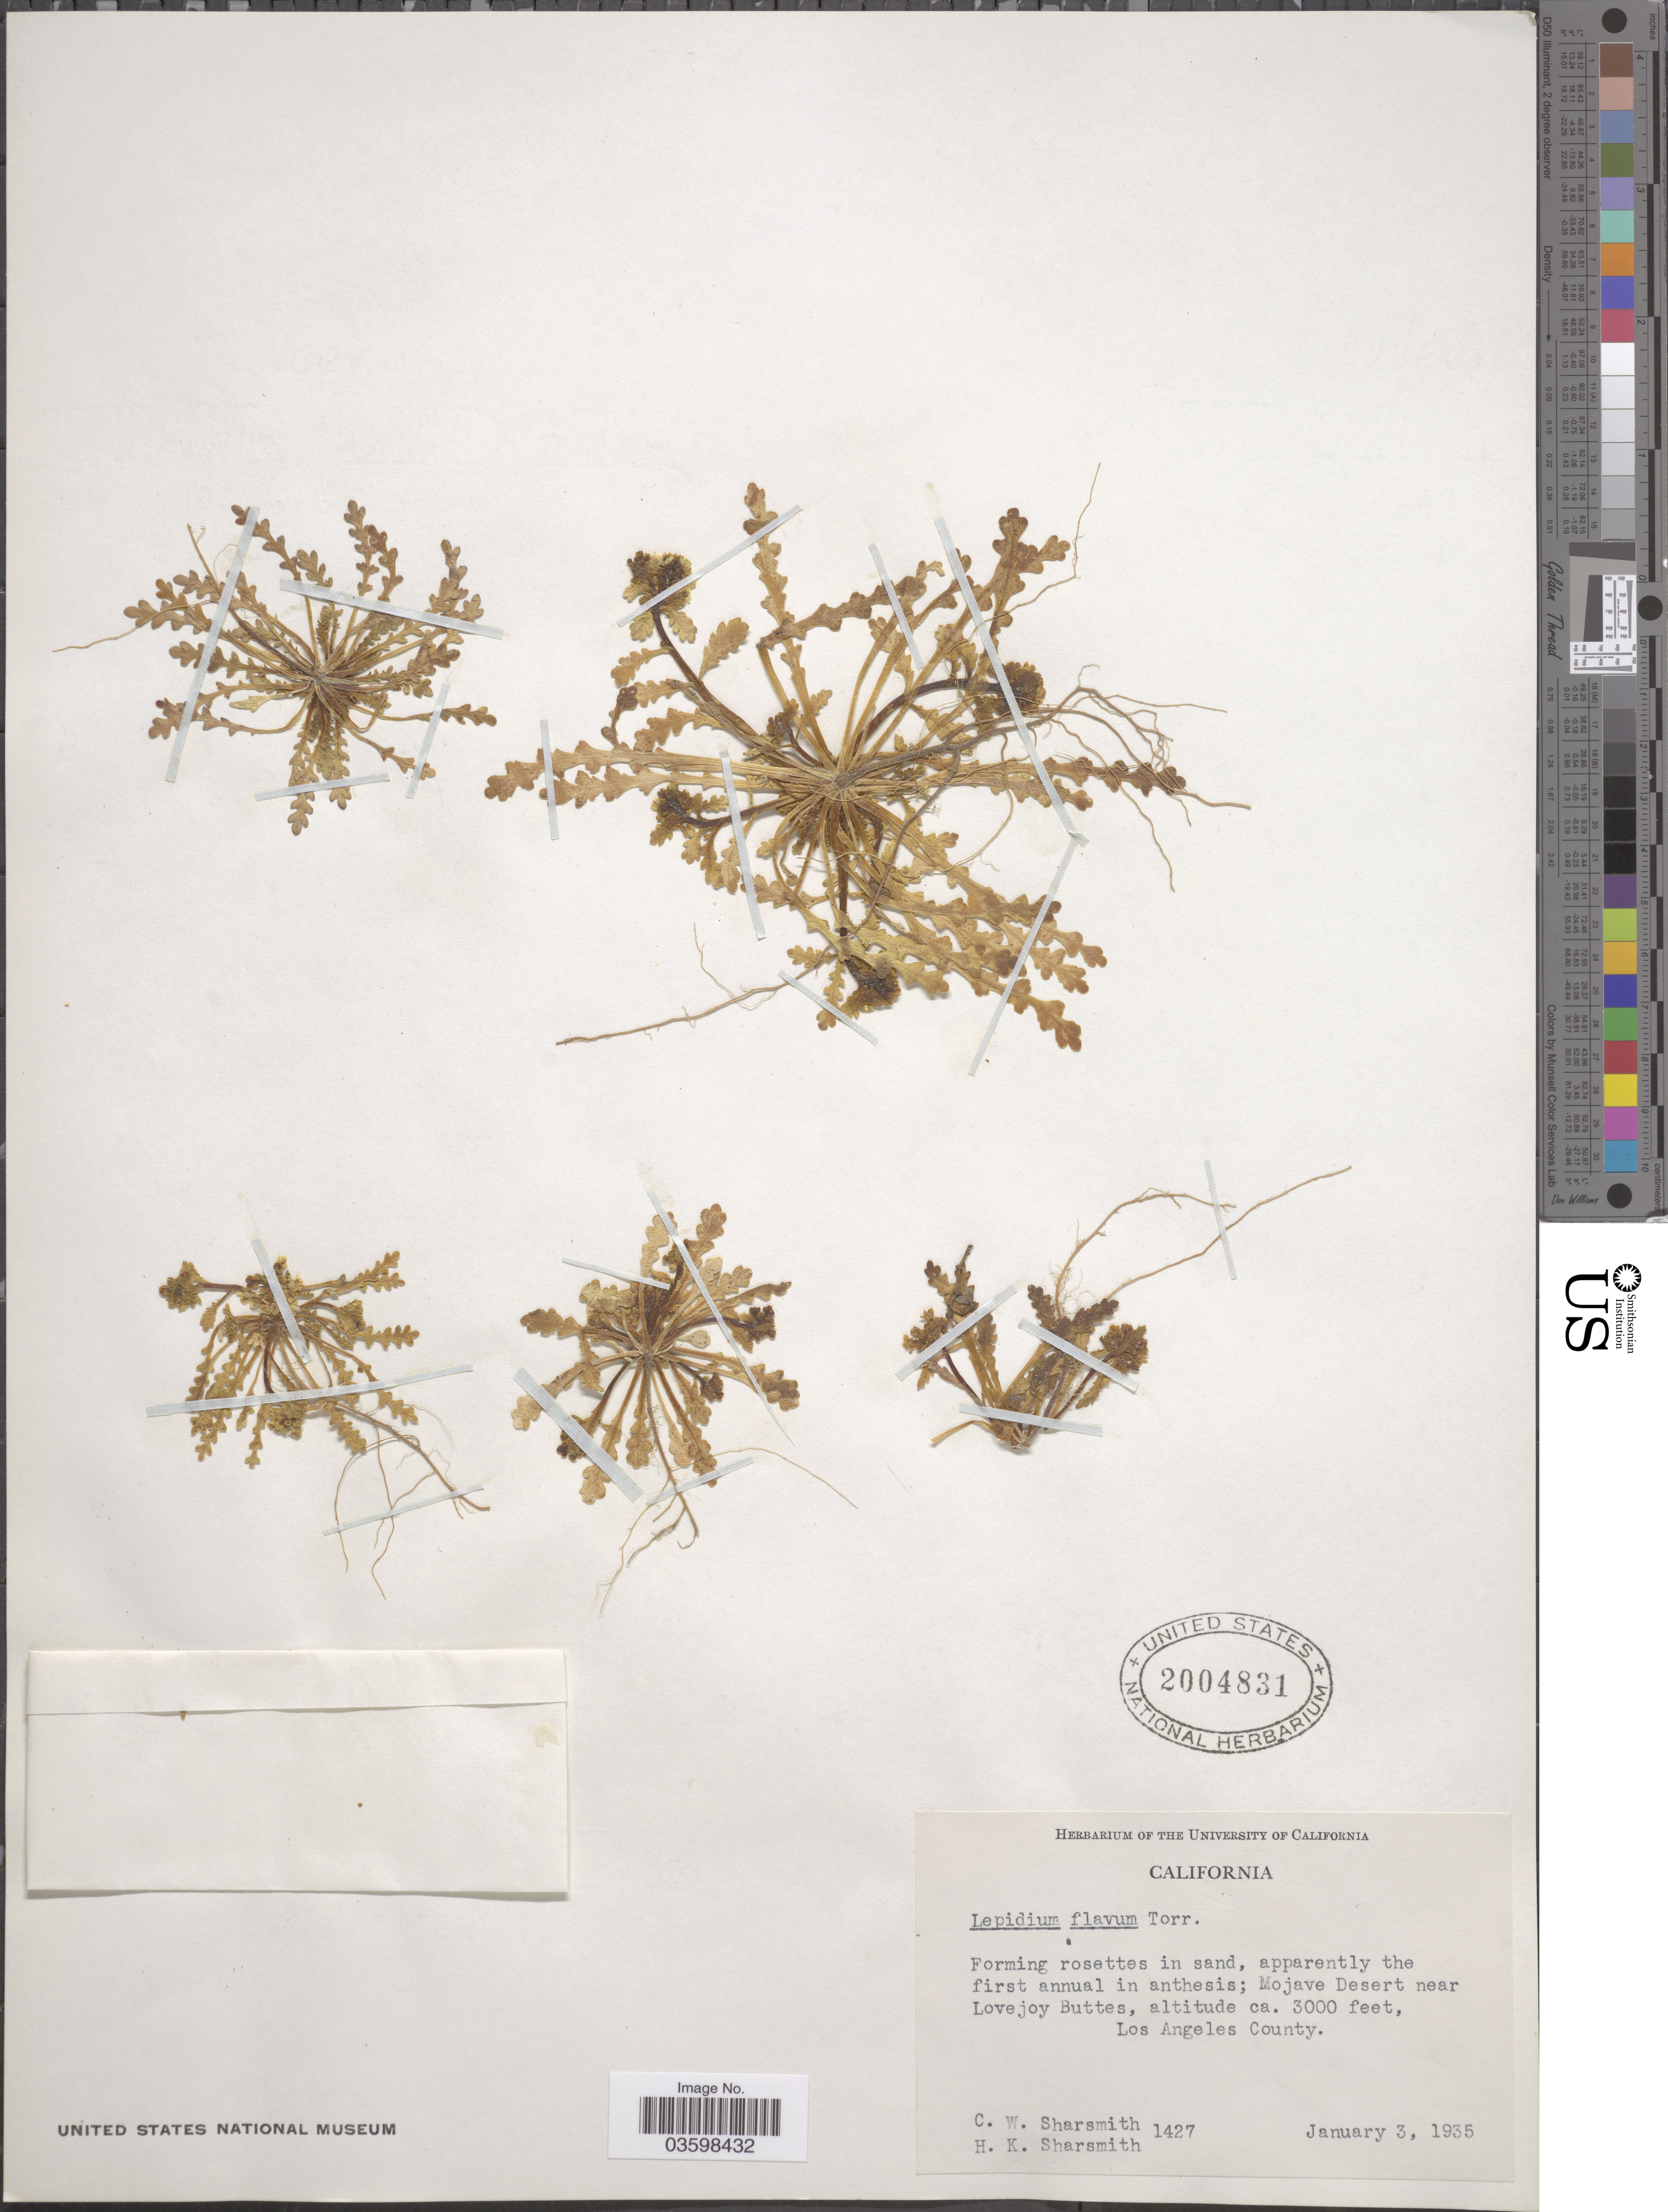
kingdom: Plantae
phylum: Tracheophyta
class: Magnoliopsida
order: Brassicales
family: Brassicaceae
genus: Lepidium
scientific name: Lepidium flavum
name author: Torr.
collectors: C. Sharsmith & H. Sharsmith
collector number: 1427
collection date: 1935-01-03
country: United States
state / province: California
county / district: Los Angeles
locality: Mojave Desert near Lovejoy Buttes, Los Angeles County.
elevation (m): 914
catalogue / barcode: US 2004831